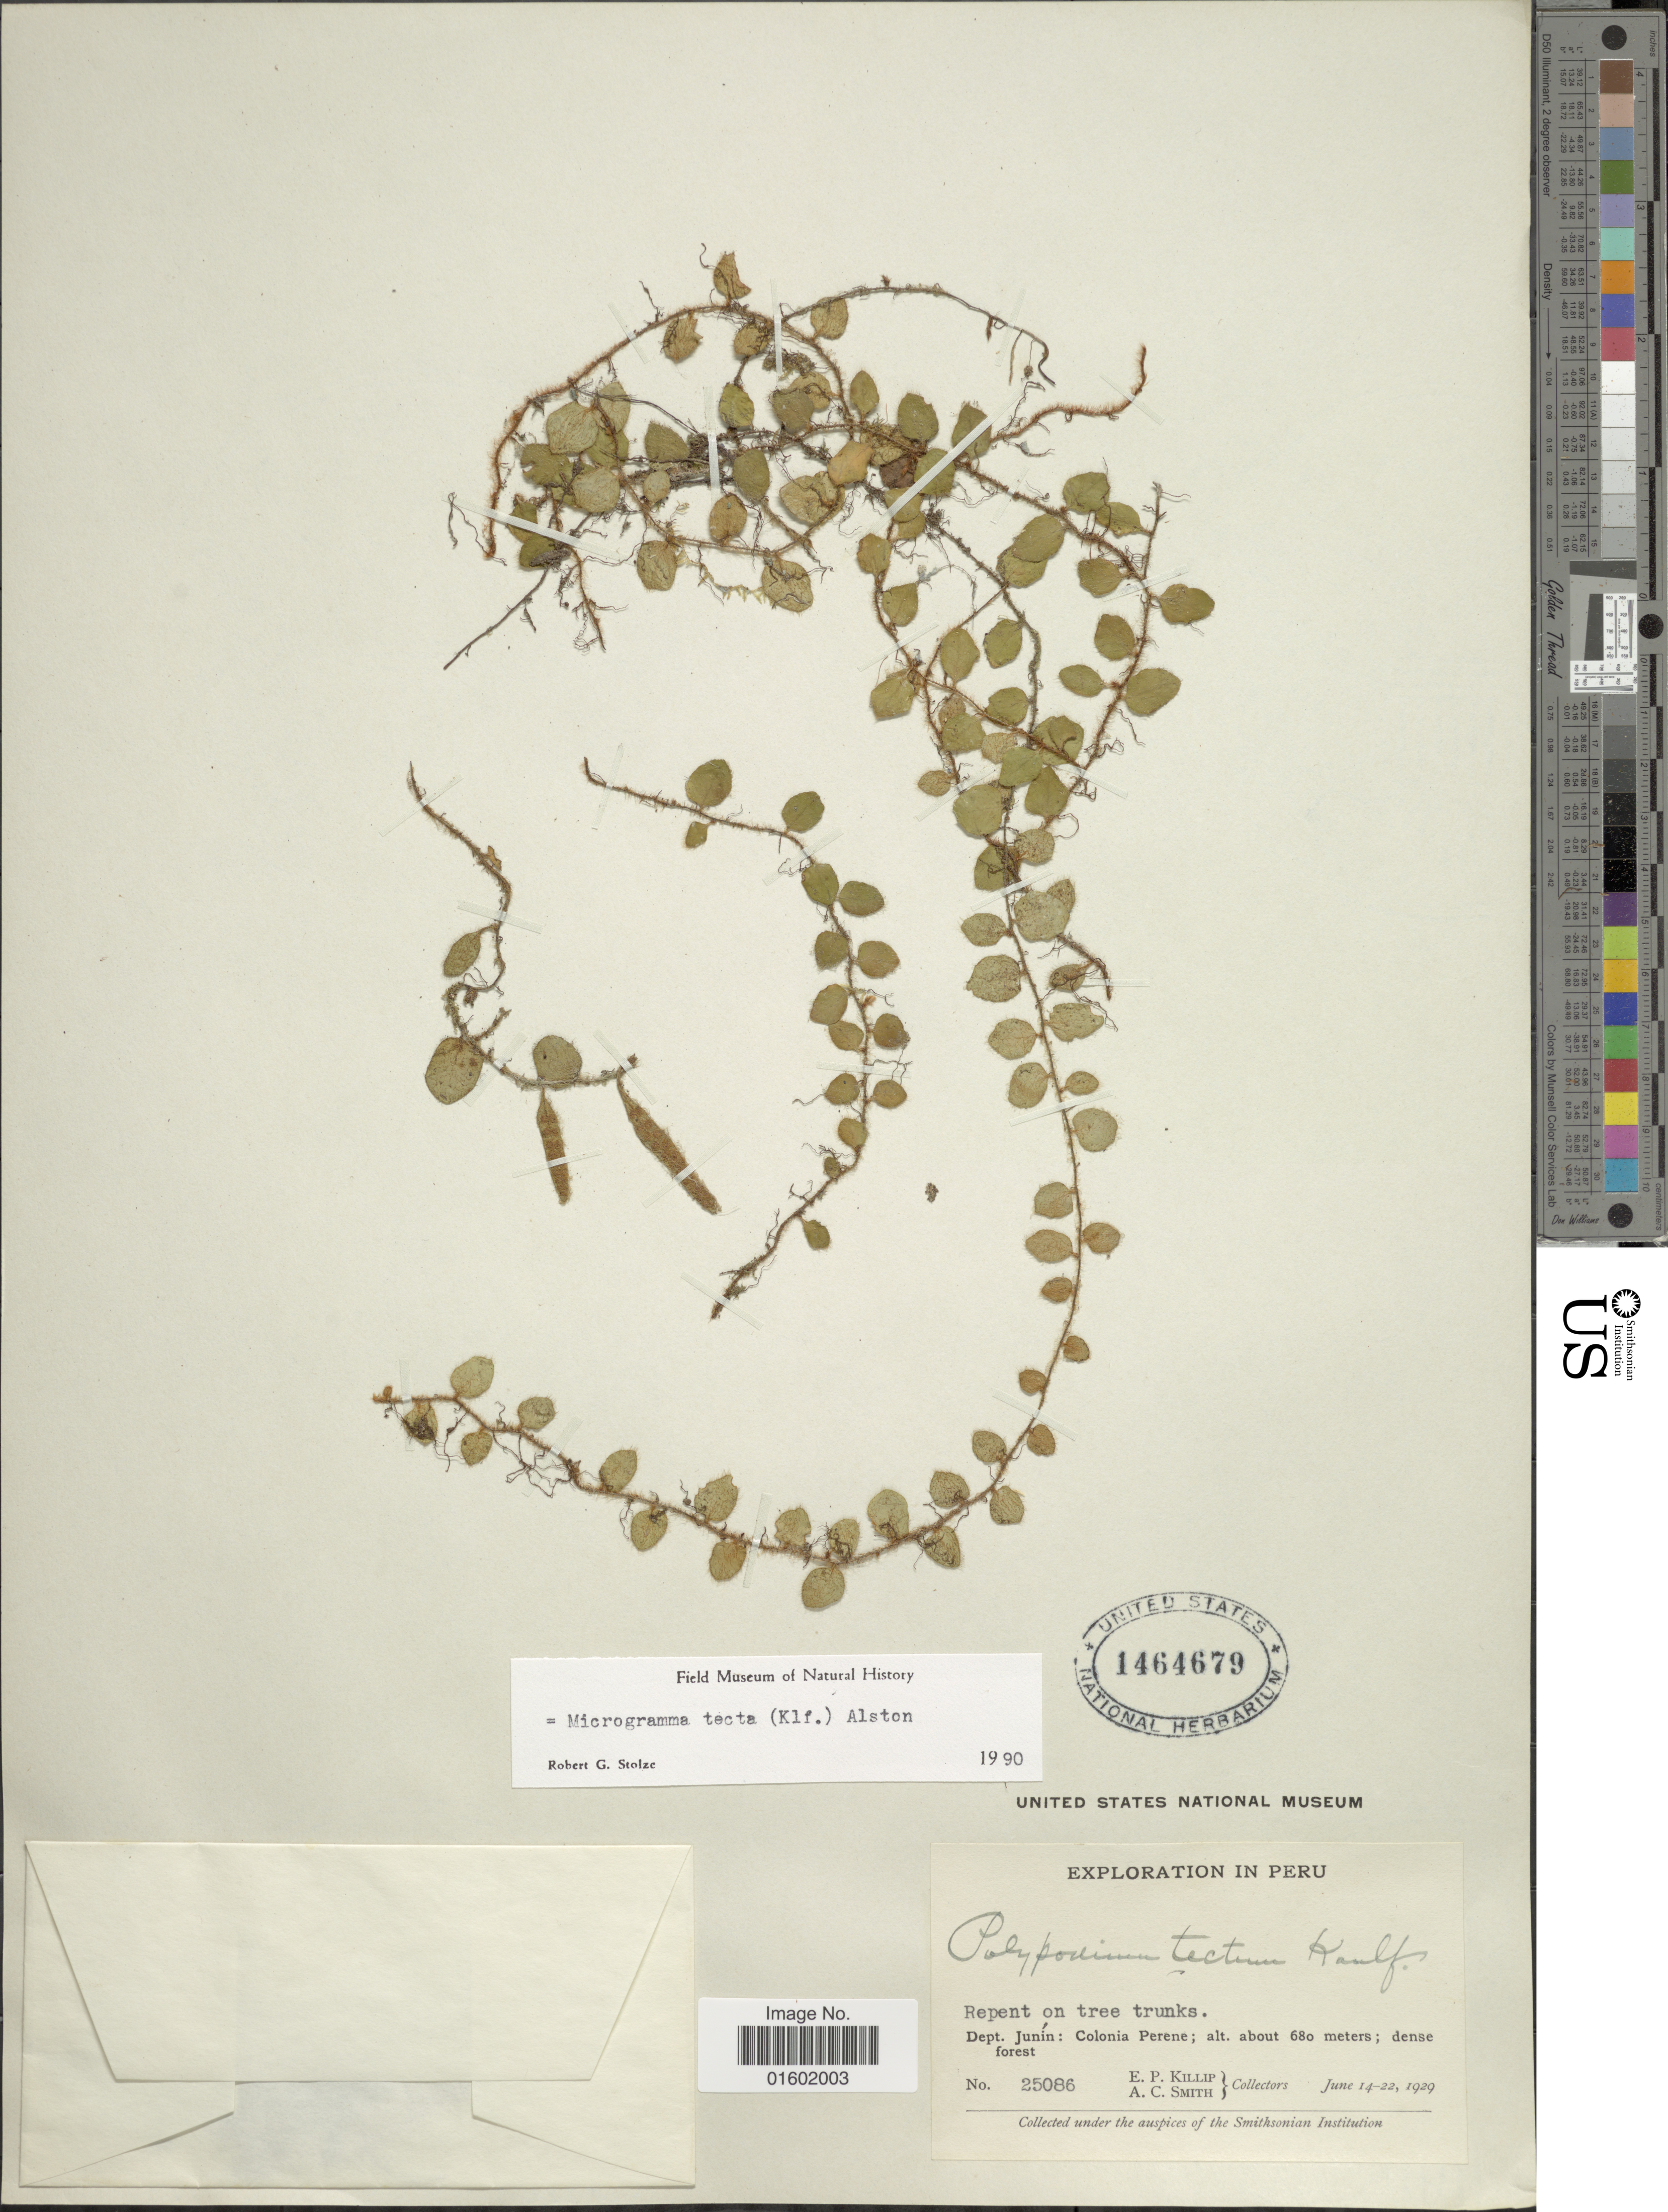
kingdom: Plantae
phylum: Tracheophyta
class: Polypodiopsida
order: Polypodiales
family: Polypodiaceae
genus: Microgramma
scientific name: Microgramma tecta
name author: (Kaulf.) Alston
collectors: E. P. Killip & A. C. Smith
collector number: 25086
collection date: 1929-06-14/1929-06-22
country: Peru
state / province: Junín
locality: Dept. Junin, Colonia Perene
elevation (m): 680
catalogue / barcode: US 1464679